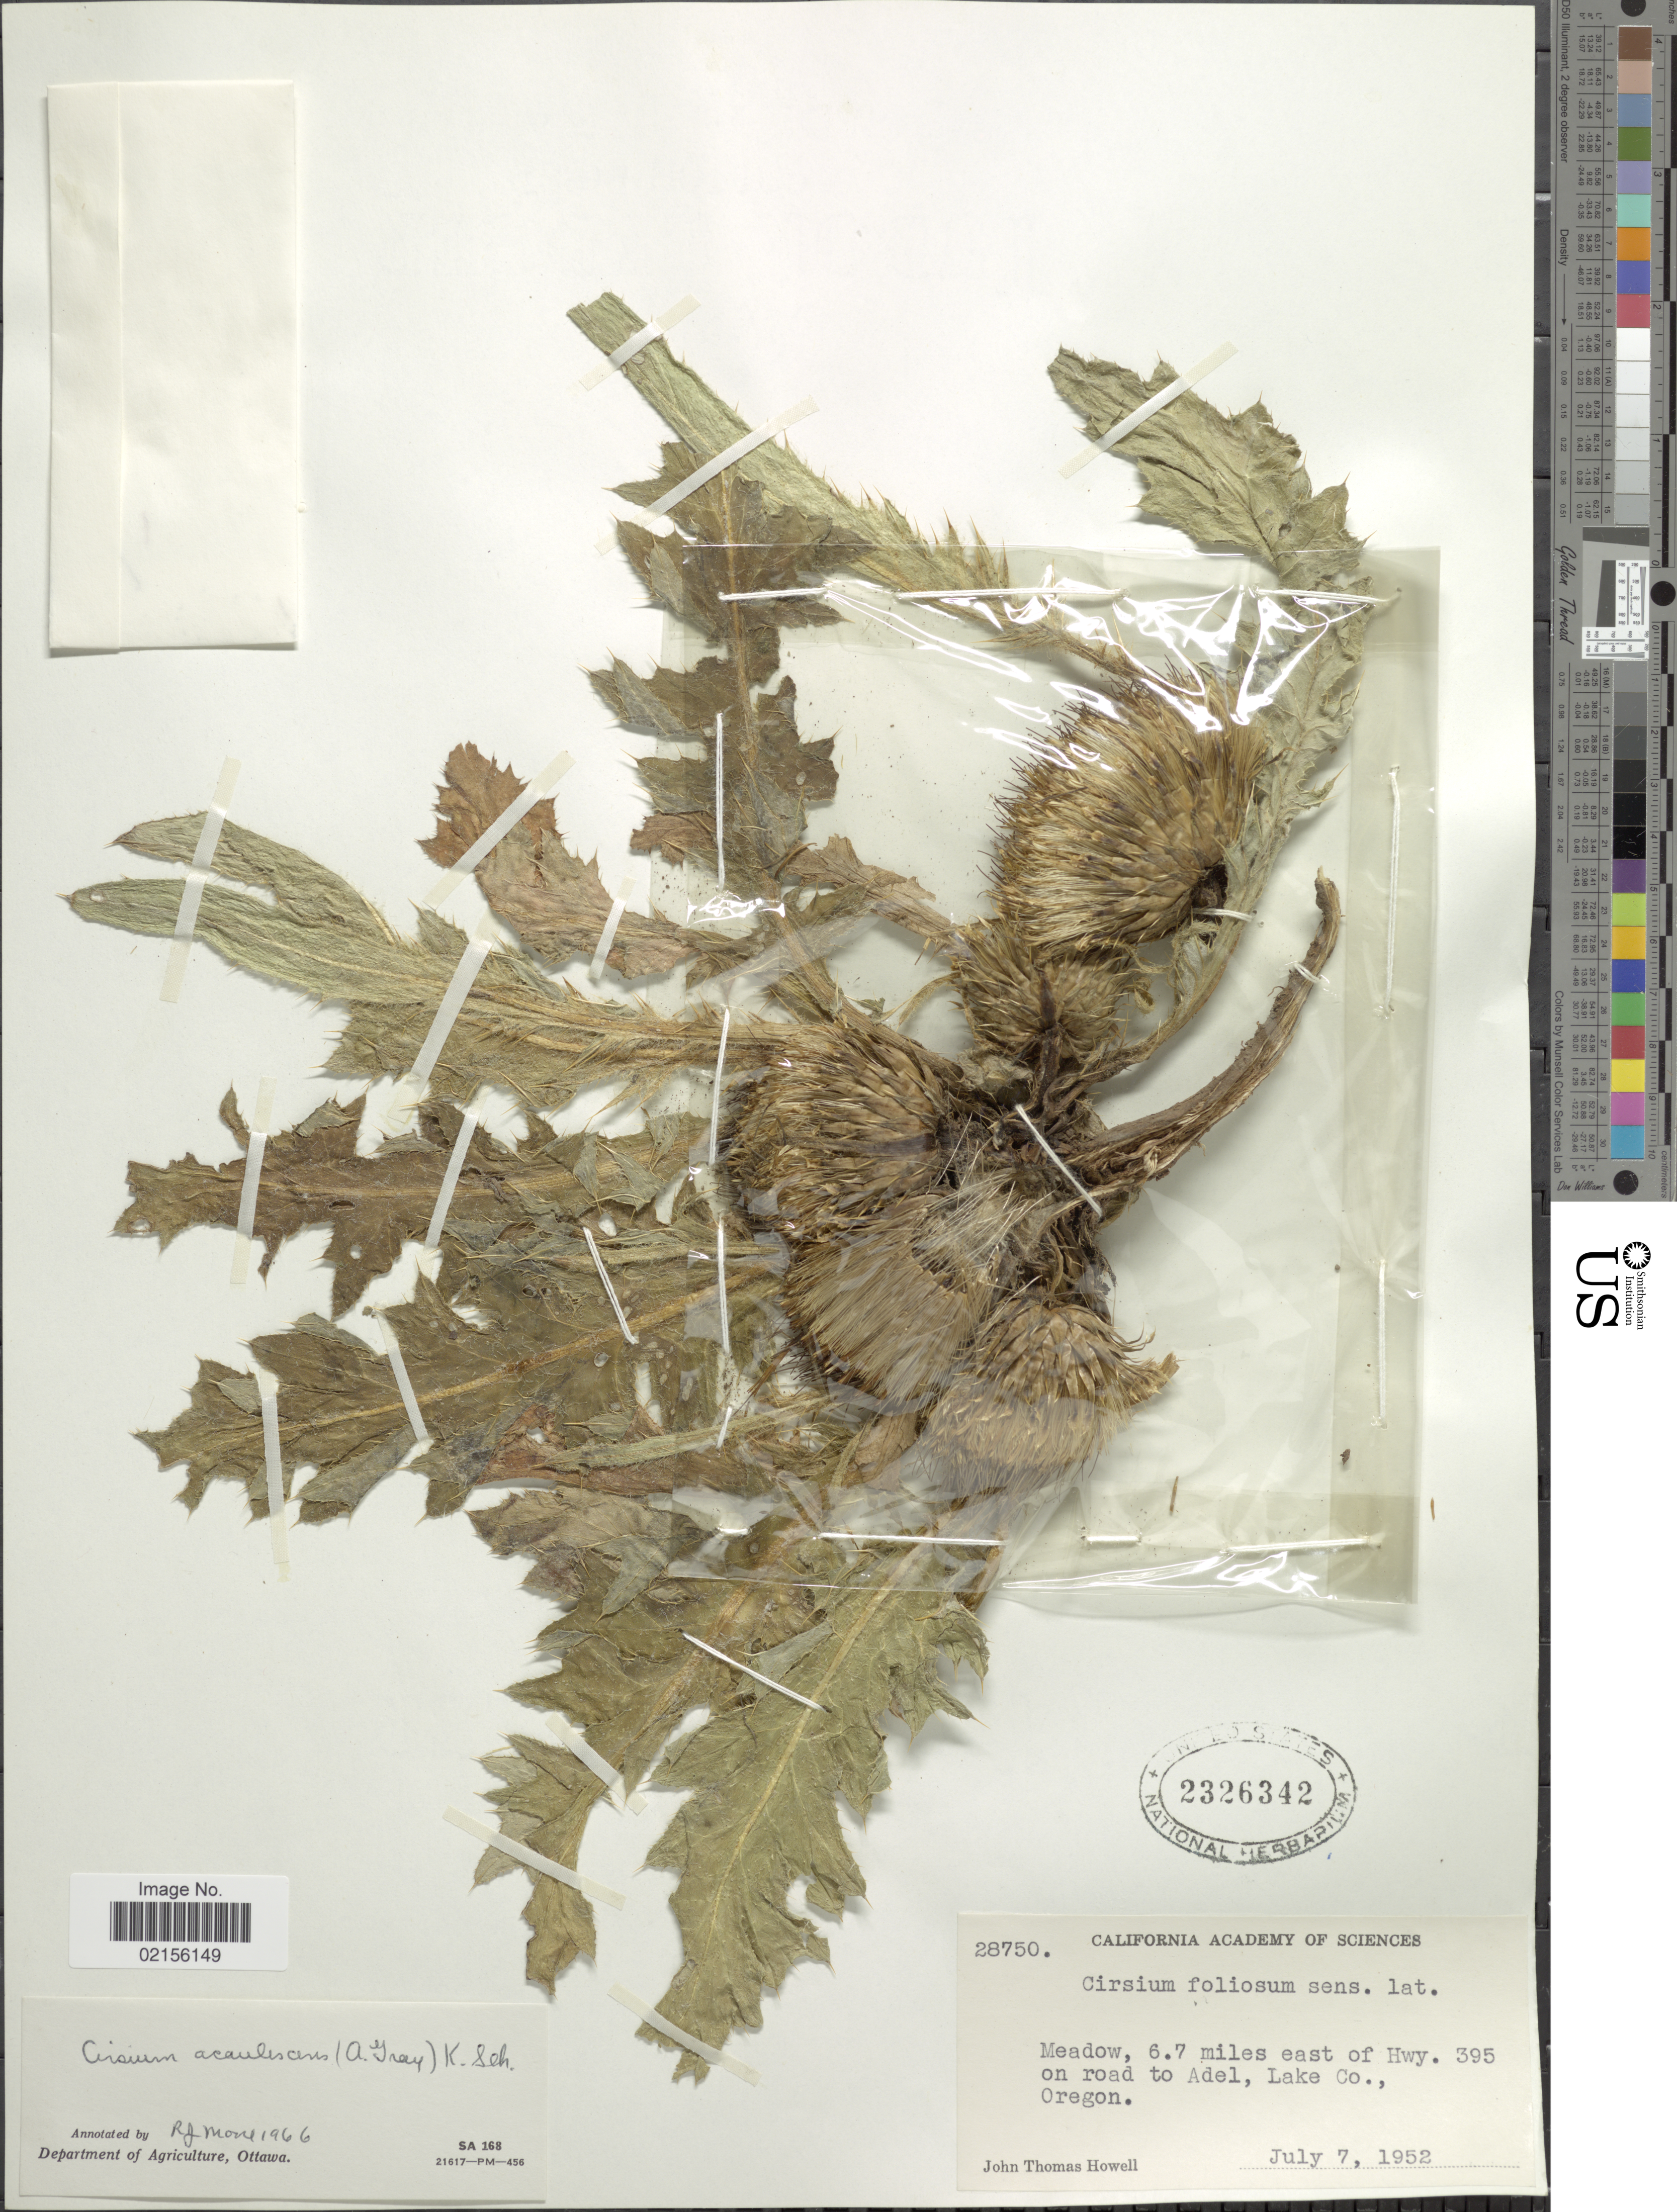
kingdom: Plantae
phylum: Tracheophyta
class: Magnoliopsida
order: Asterales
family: Asteraceae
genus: Cirsium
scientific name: Cirsium scariosum var. americanum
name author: (A. Gray) D.J. Keil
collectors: J. T. Howell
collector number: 28750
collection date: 1952-07-07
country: United States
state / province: Oregon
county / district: Lake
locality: Meadow, 6.7 miles east of Hwy. 395 on road to Adel, Lake Co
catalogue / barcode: US 2326342